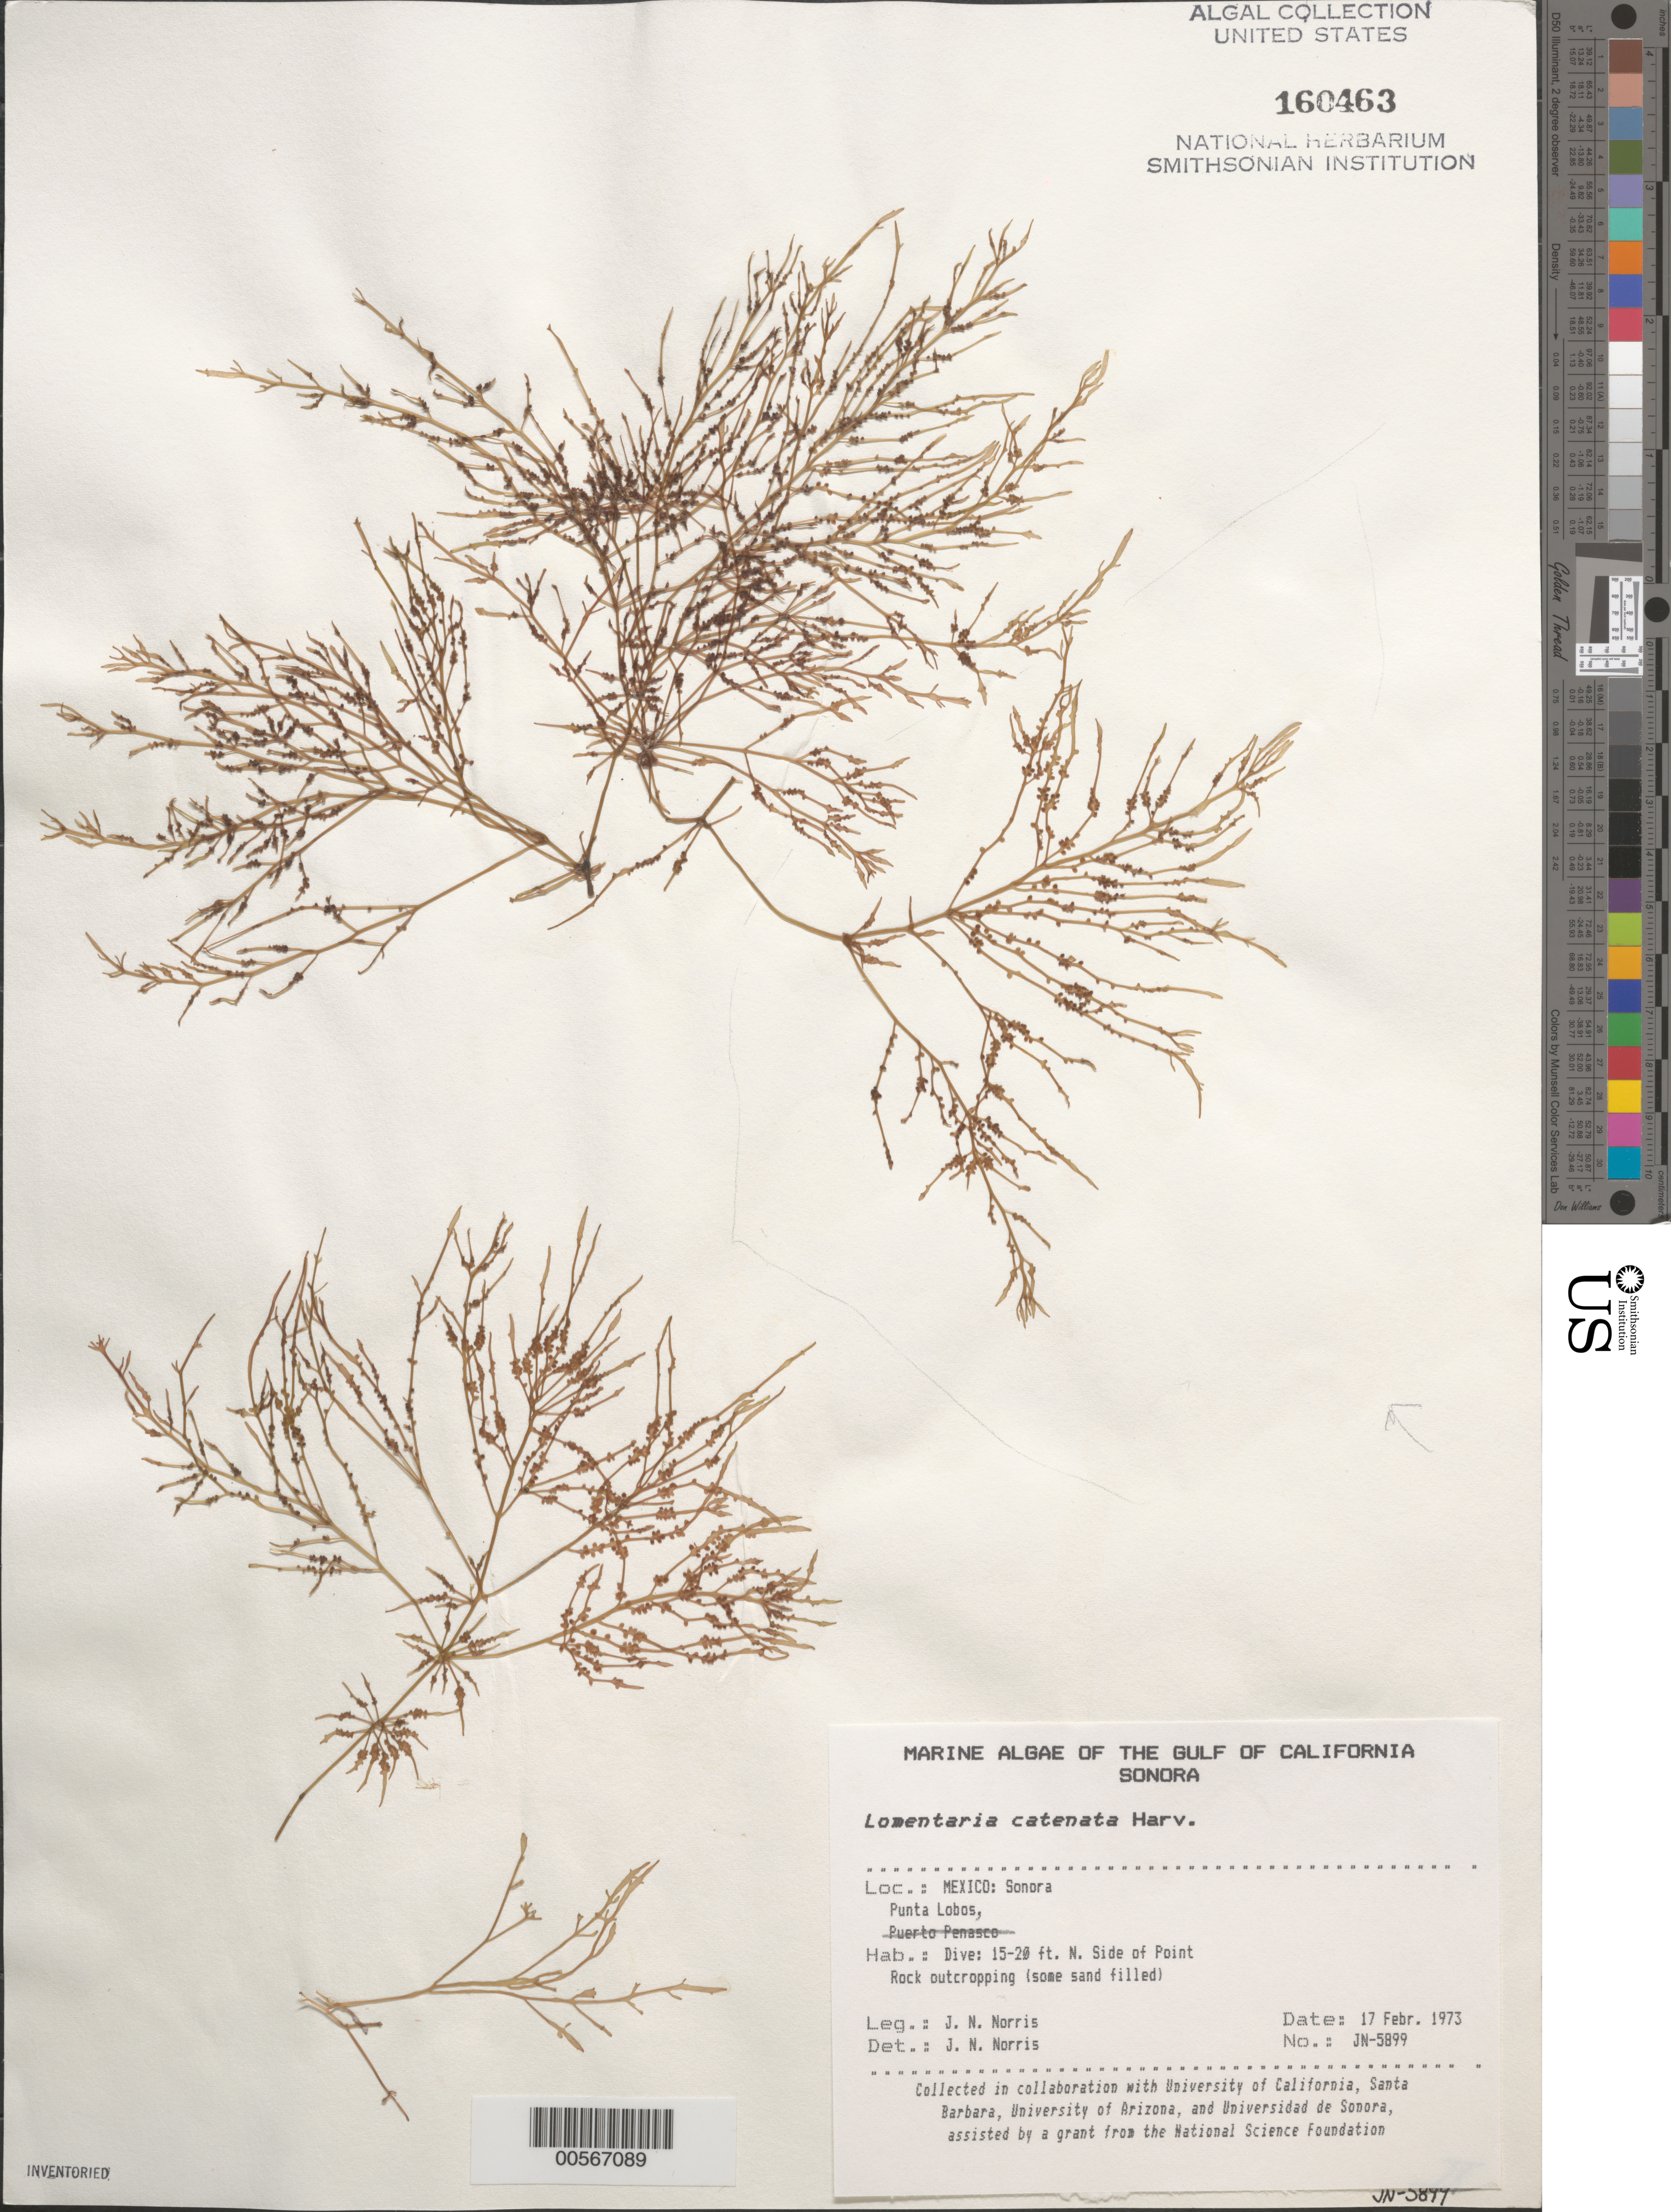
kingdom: Plantae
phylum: Rhodophyta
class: Florideophyceae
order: Rhodymeniales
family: Lomentariaceae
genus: Fushitsunagia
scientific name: Fushitsunagia catenata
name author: (Harv.) Filloramo & G.W. Saunders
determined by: Algae name updating Project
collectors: J. N. Norris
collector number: JN-5899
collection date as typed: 17 Feb 1973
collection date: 1973-02-17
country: Mexico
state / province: Sonora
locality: Punta Lobos, Puerto Penasco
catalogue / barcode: US 160463